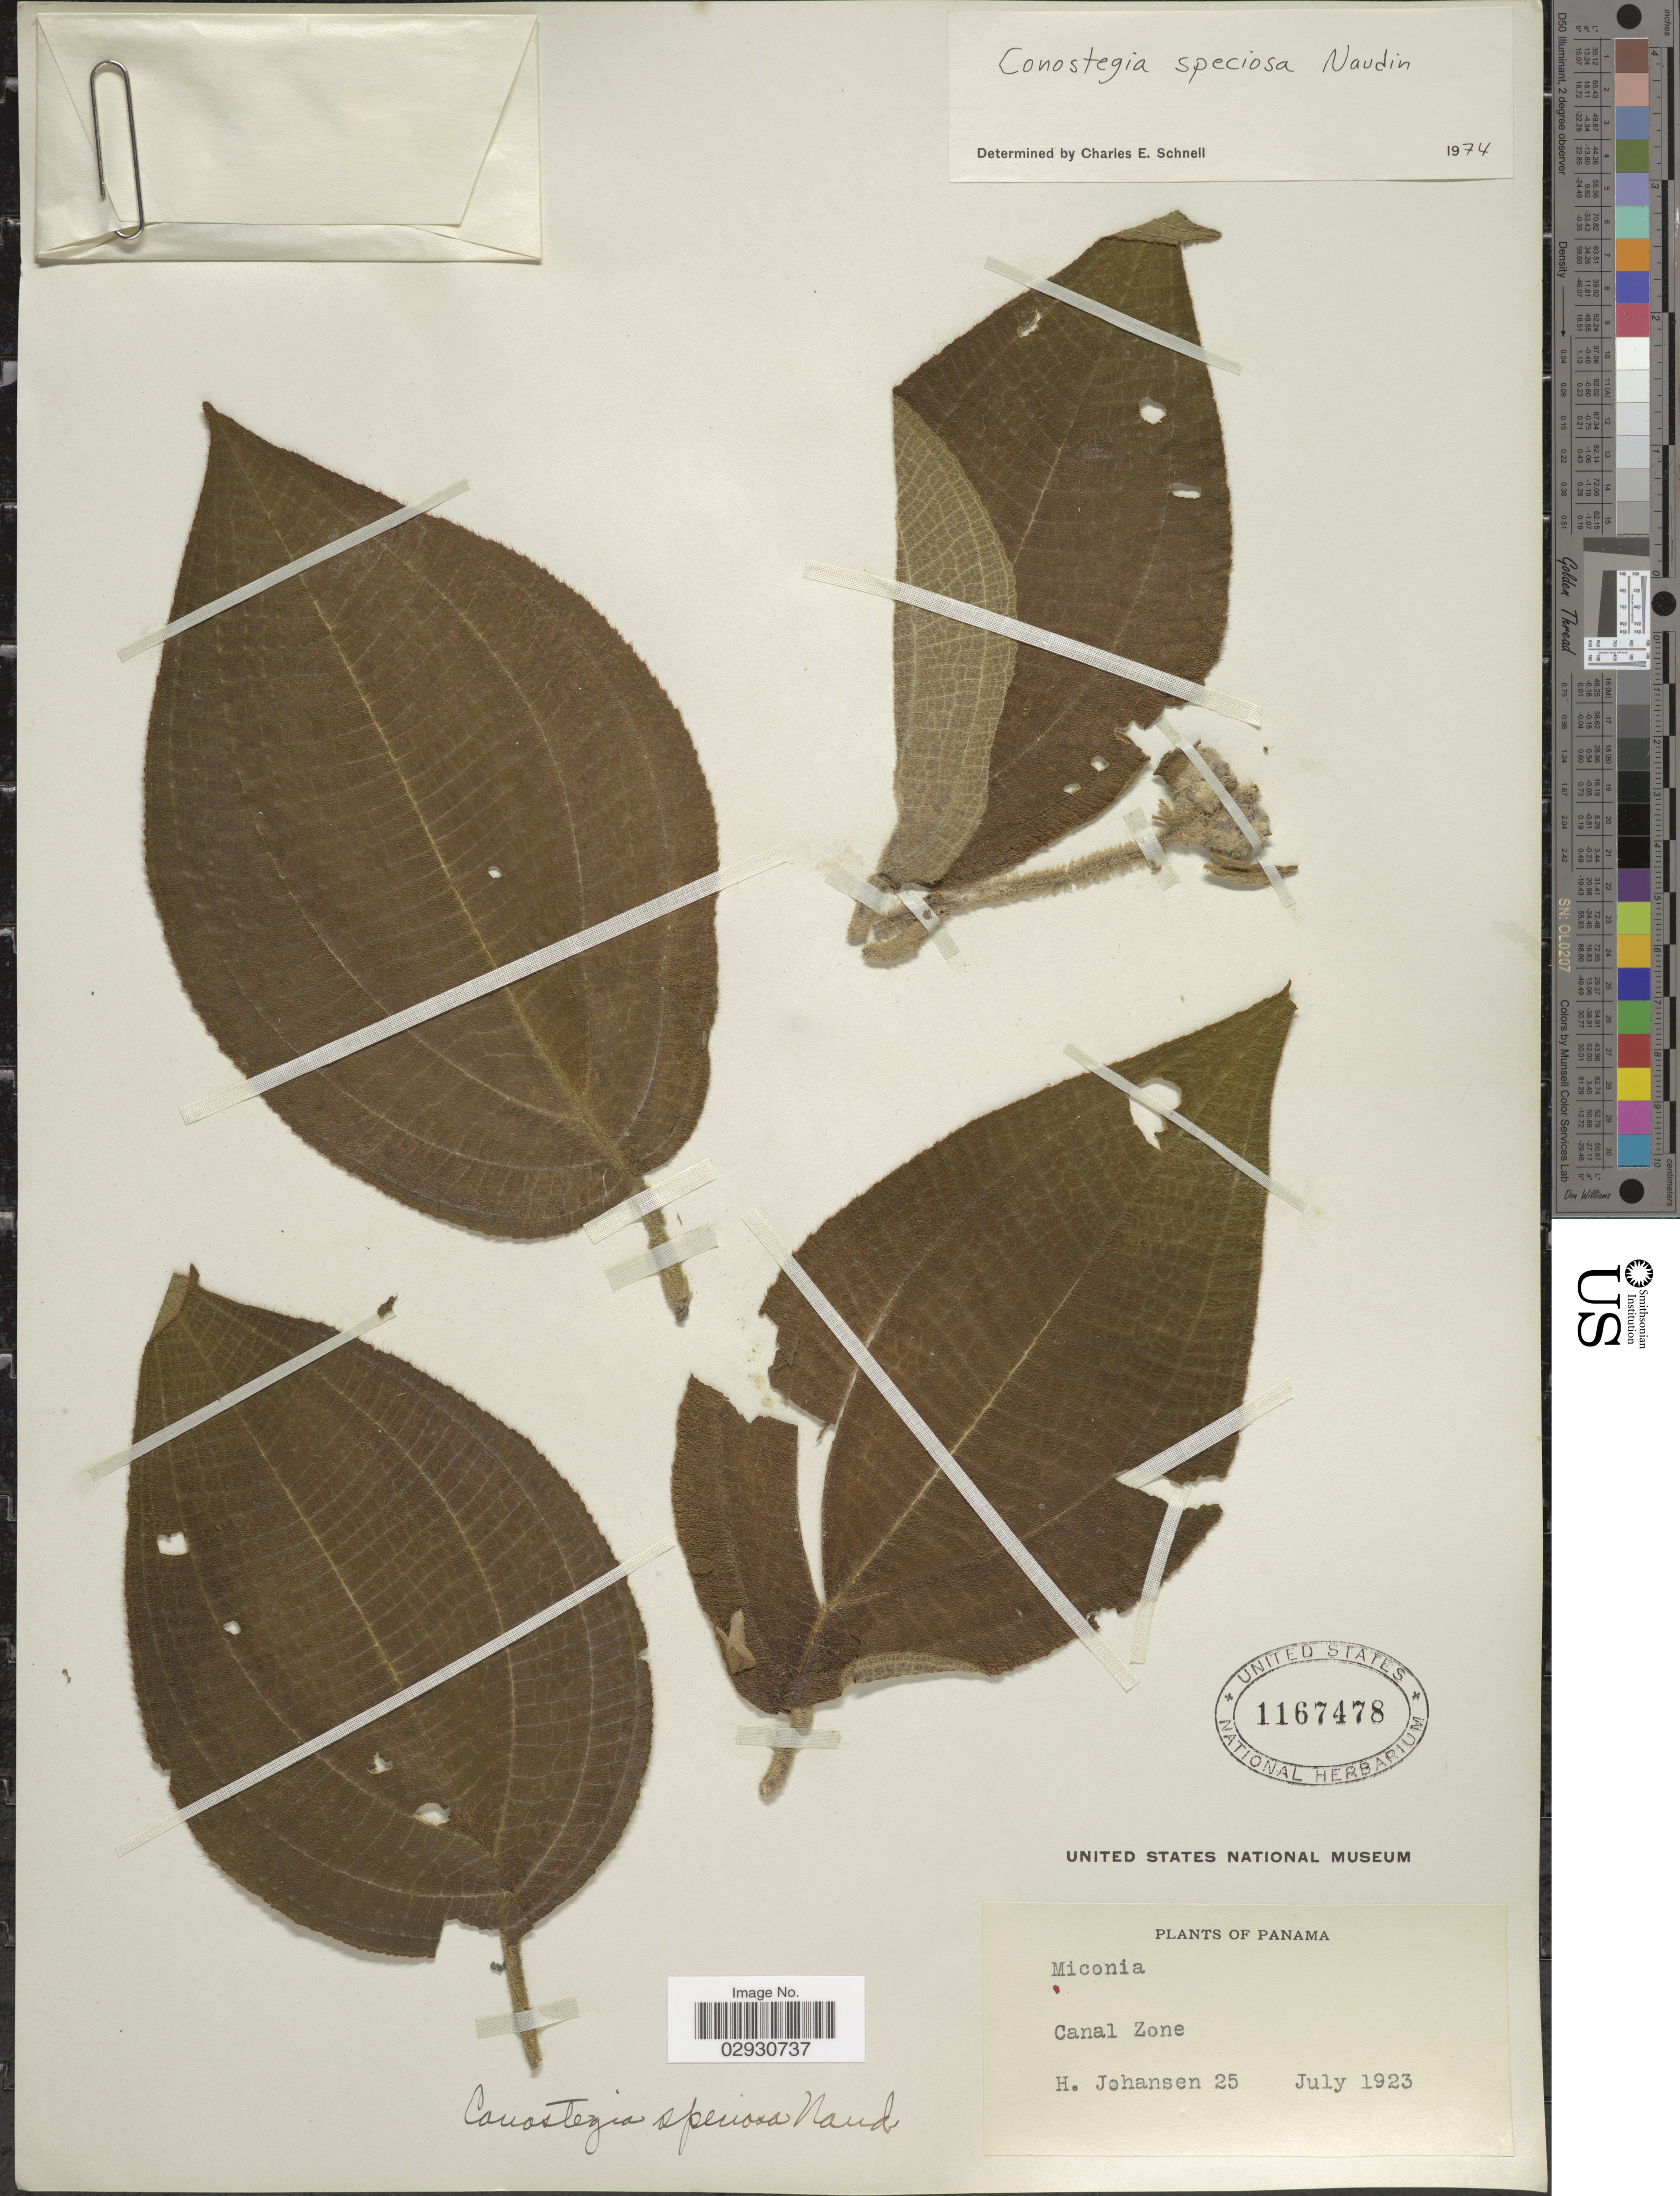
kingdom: Plantae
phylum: Tracheophyta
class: Magnoliopsida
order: Myrtales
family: Melastomataceae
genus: Conostegia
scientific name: Conostegia speciosa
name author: Naudin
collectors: H. Johansen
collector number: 25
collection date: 1923-07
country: Panama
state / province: Colón / Panamá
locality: Canal Zone.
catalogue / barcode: US 1167478